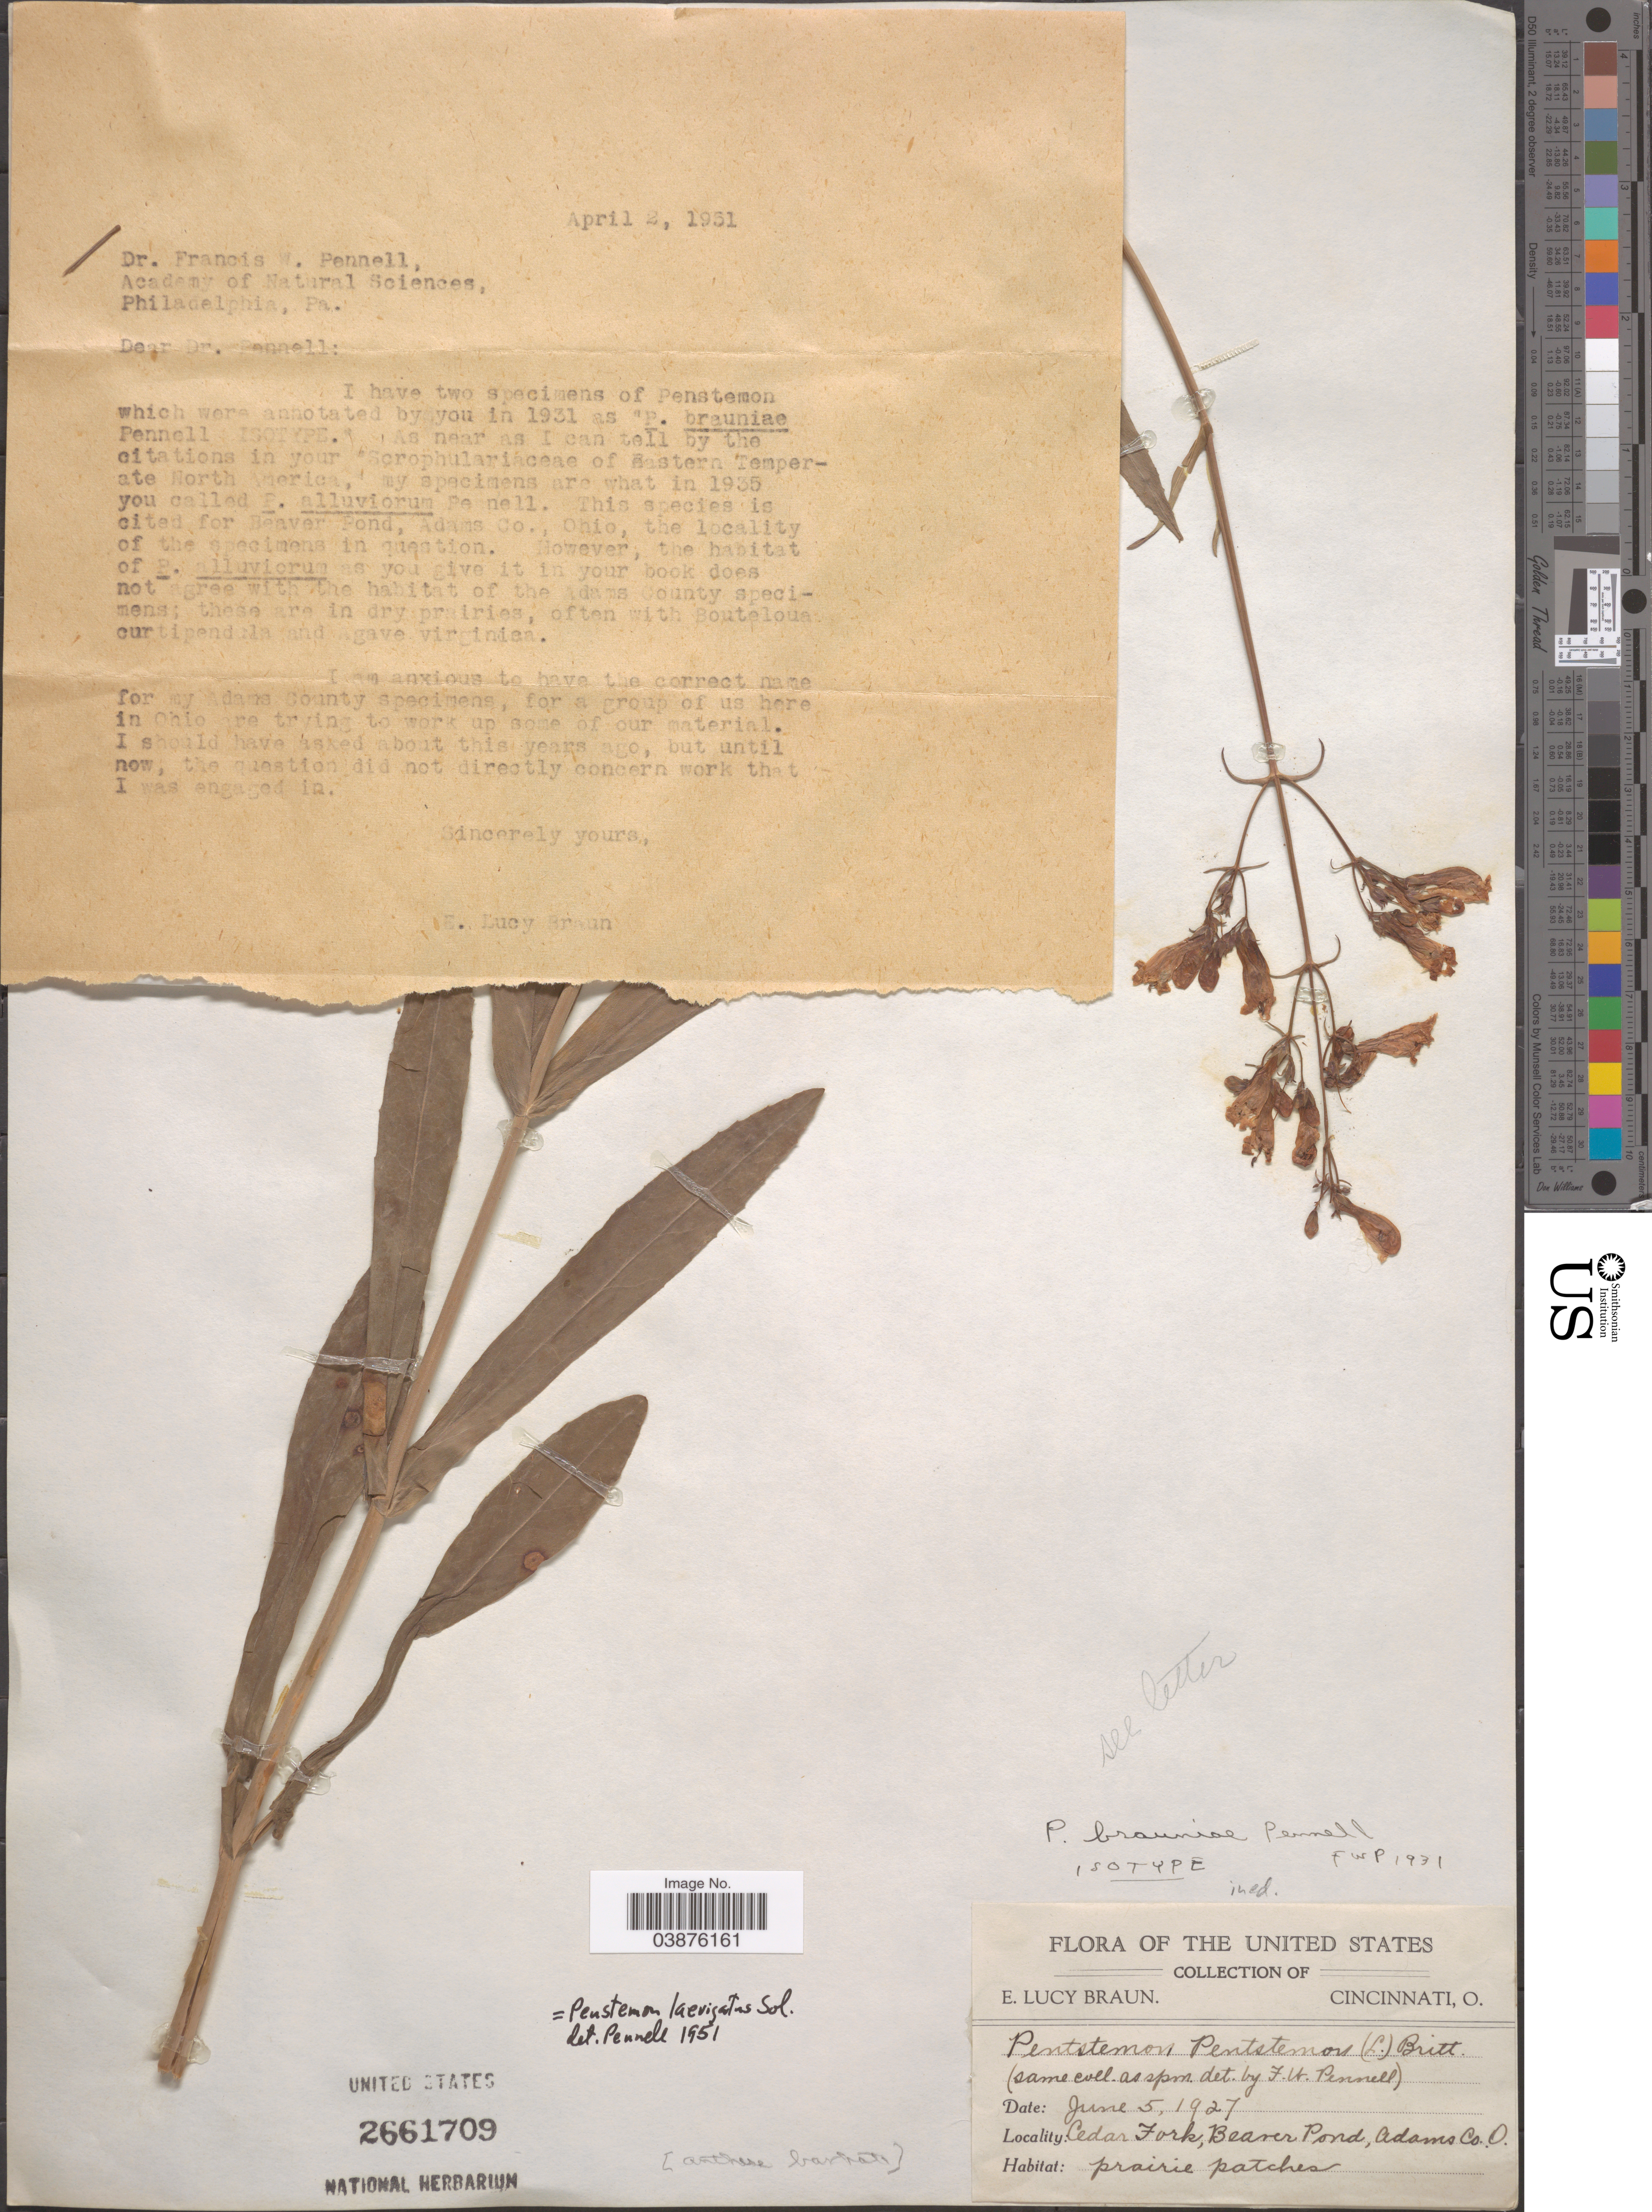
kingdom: Plantae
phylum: Tracheophyta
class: Magnoliopsida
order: Lamiales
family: Plantaginaceae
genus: Penstemon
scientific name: Penstemon laevigatus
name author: Aiton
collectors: E. L. Braun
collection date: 1927-06-05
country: United States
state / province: Ohio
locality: Cedar Fork, Beaver Pond, Adams Co.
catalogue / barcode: US 2661709